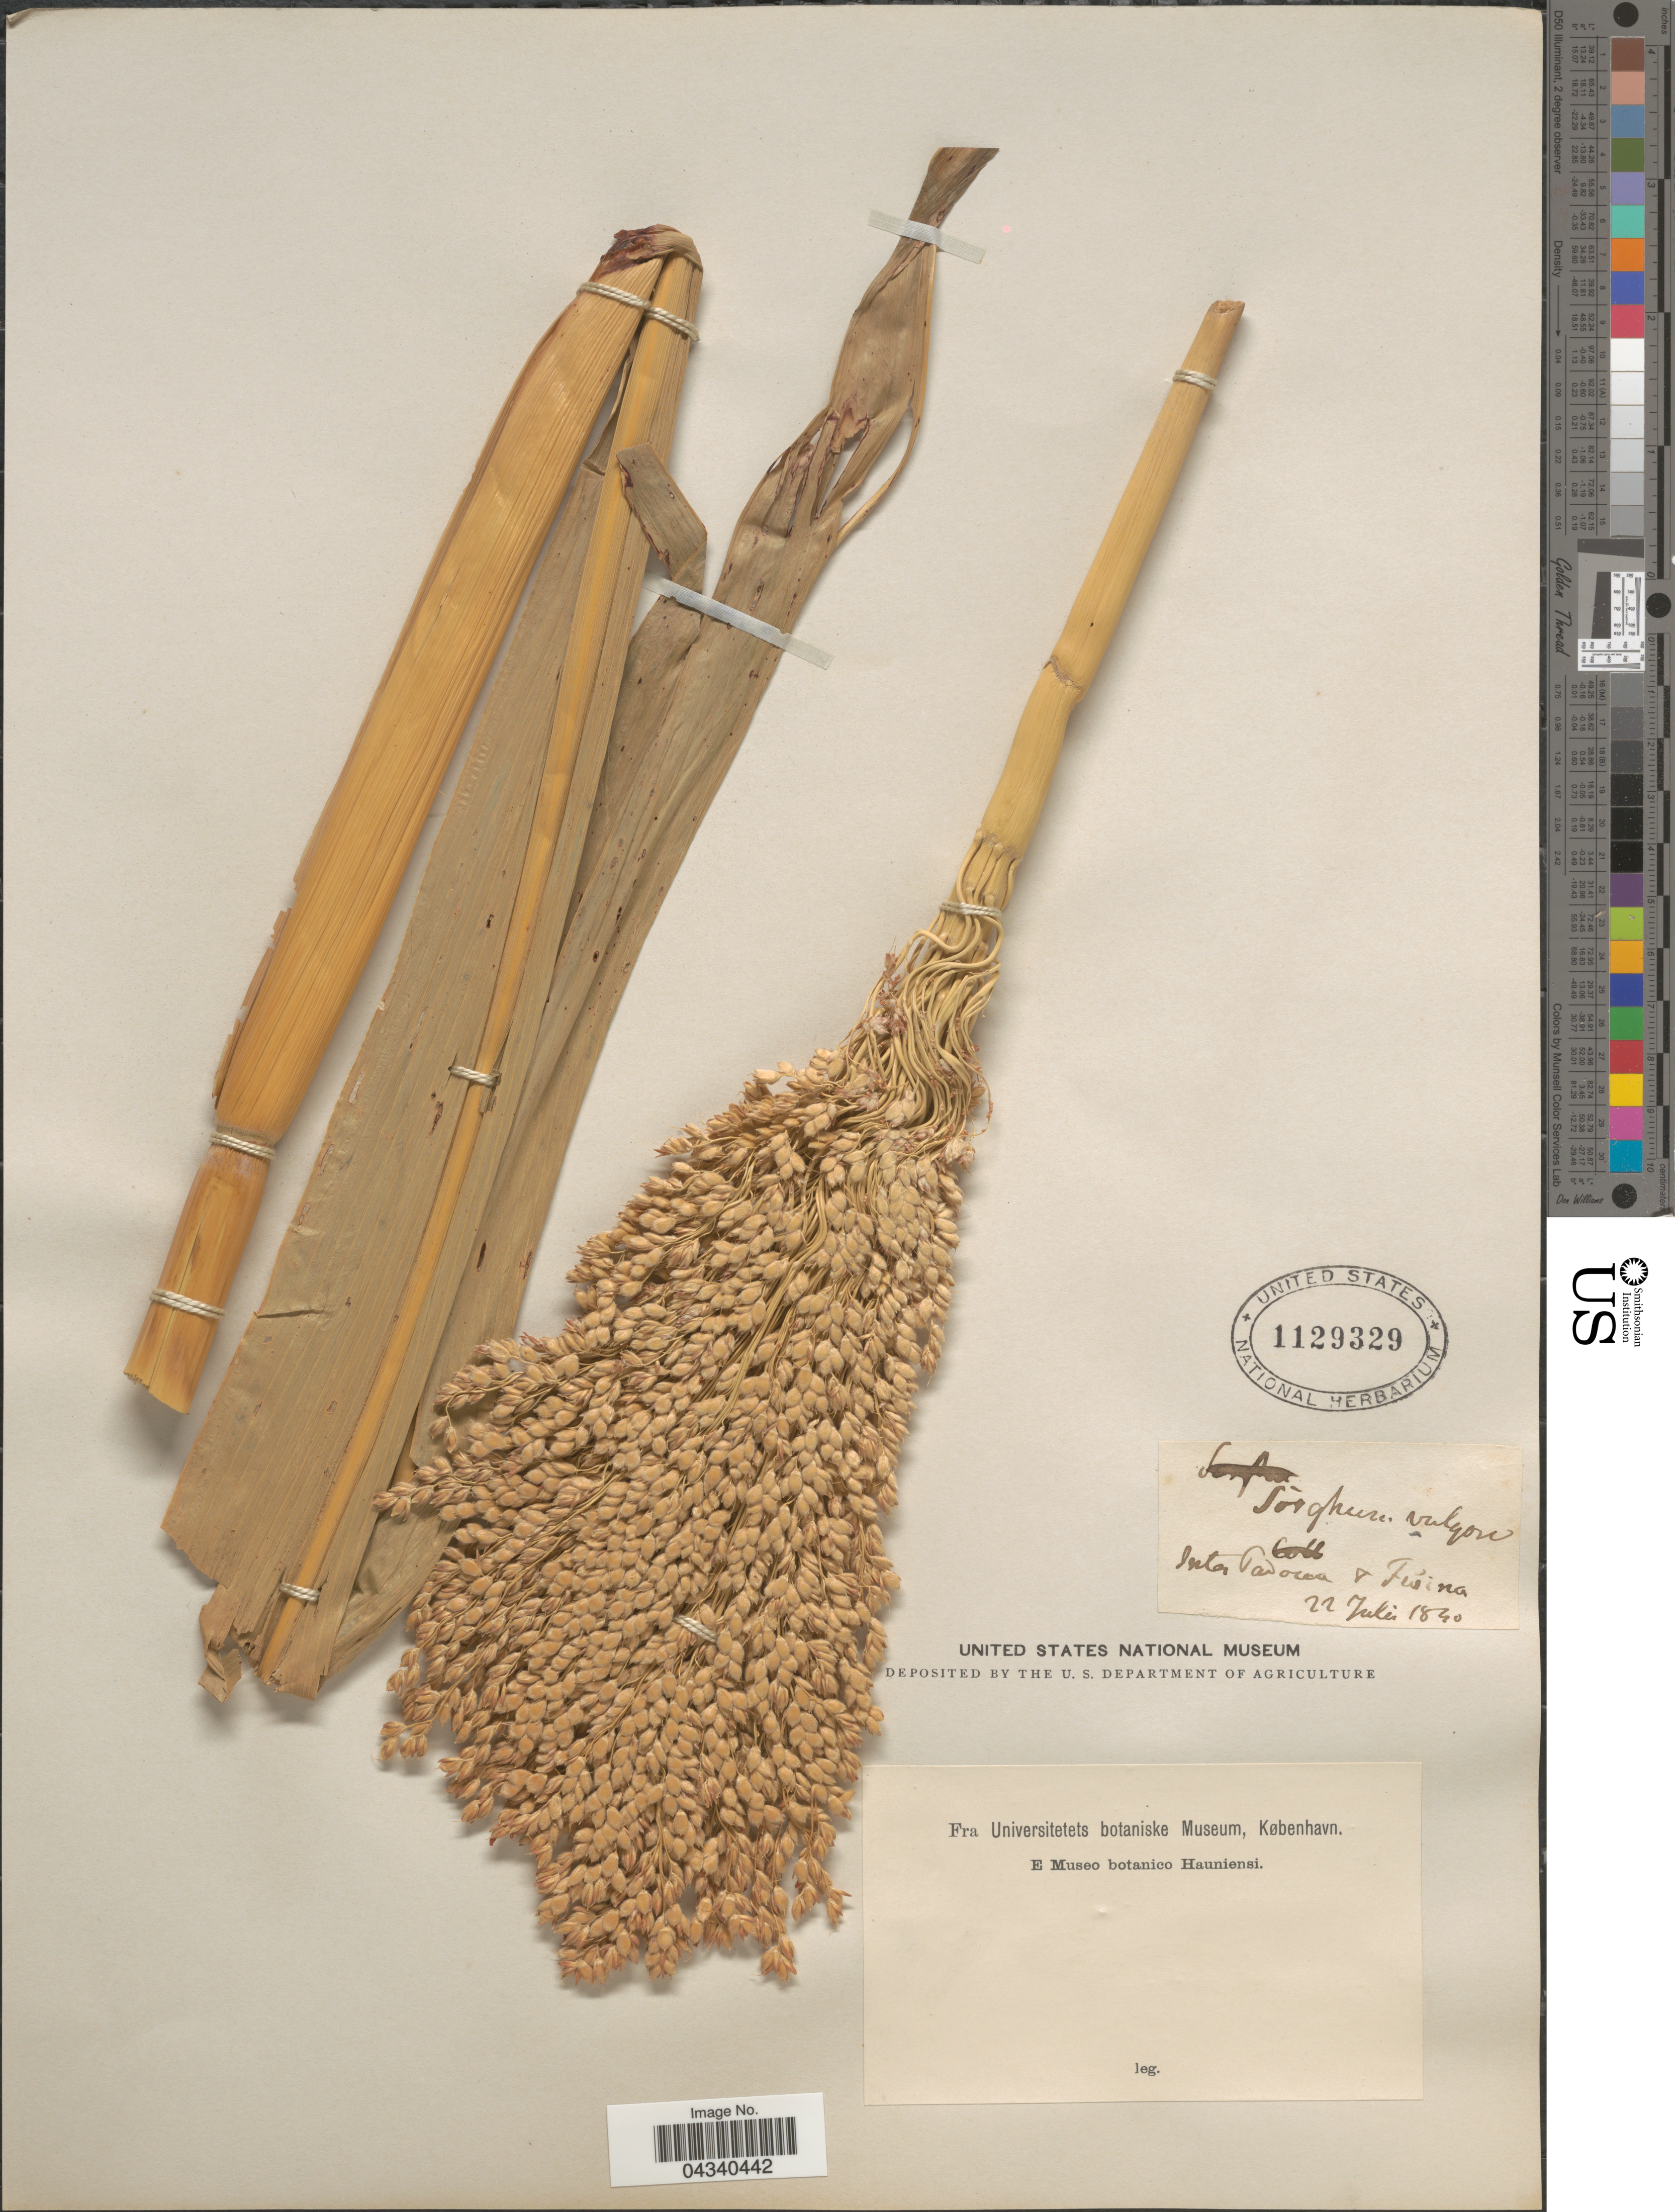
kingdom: Plantae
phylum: Tracheophyta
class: Liliopsida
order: Poales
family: Poaceae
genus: Sorghum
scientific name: Sorghum sp.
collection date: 1840-07-22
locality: Inter Padorca [interpreted] + Feoina [interpreted].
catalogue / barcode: US 1129329